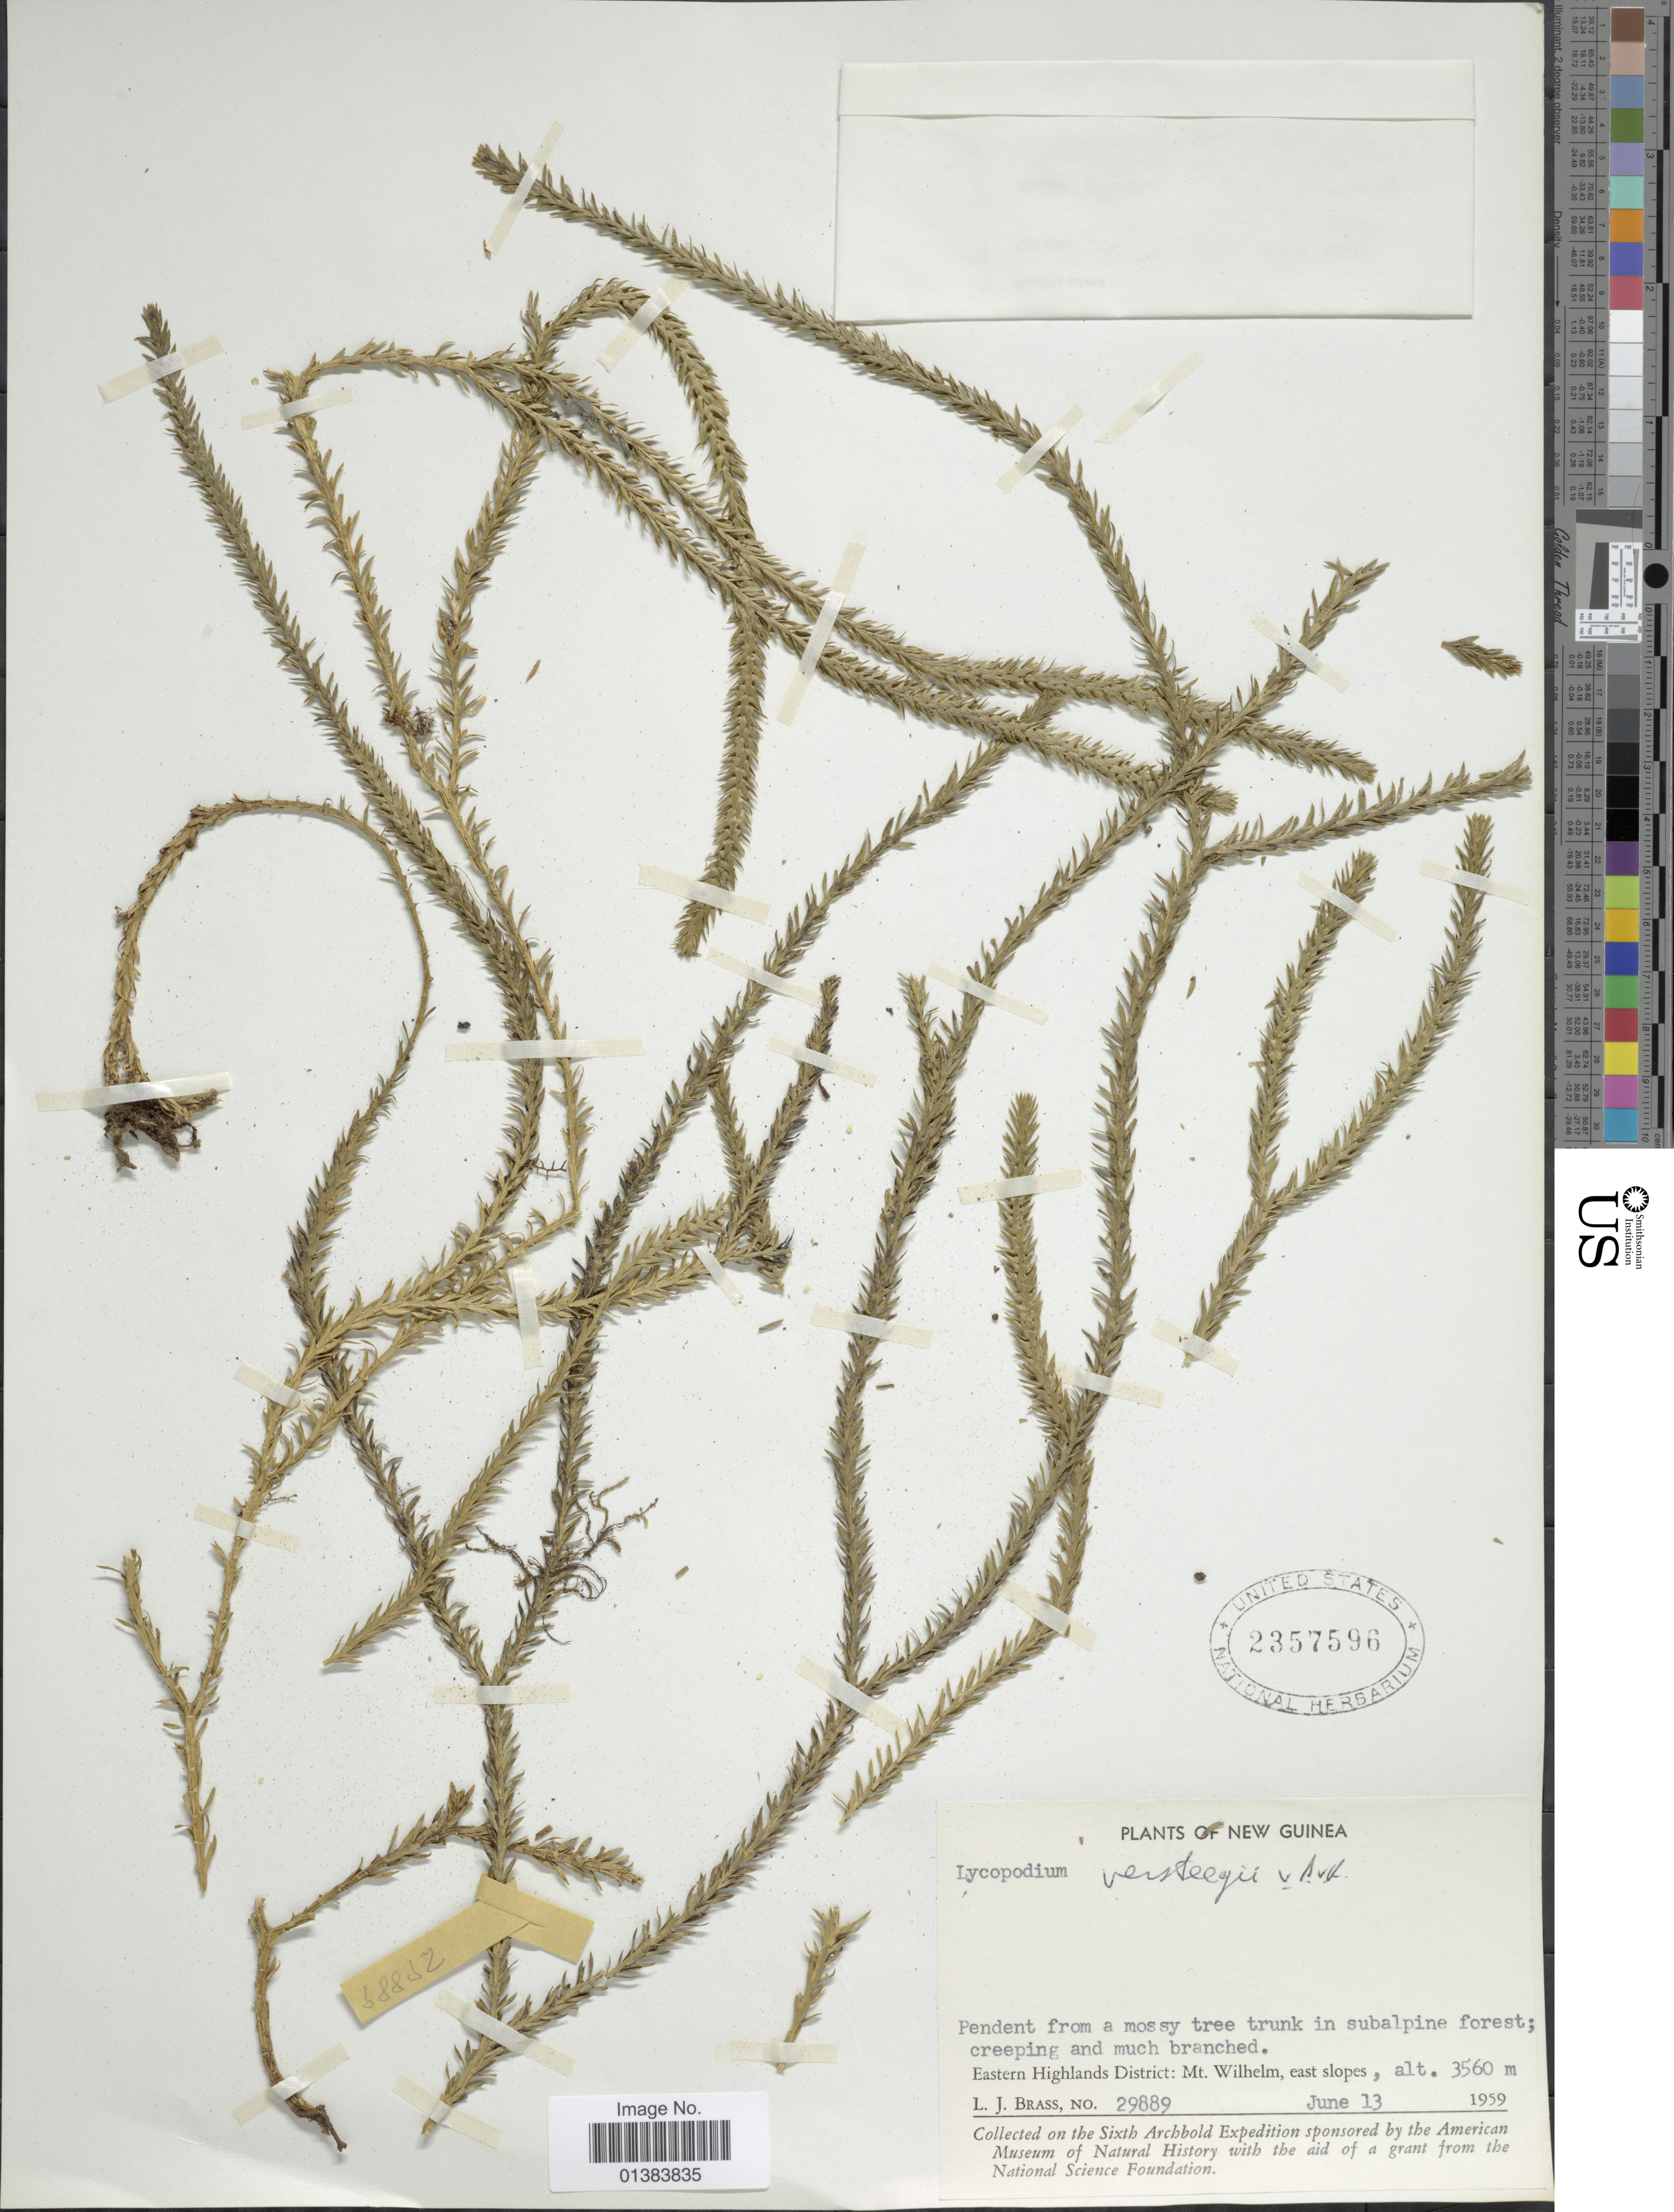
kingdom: Plantae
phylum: Tracheophyta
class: Lycopodiopsida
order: Lycopodiales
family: Lycopodiaceae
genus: Phlegmariurus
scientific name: Phlegmariurus macgregorii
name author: (Baker) A. R. Field & Bostock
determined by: Field, A. R.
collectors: L. J. Brass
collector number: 29889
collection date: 1959-06-13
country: Papua New Guinea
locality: New Guinea, Eastern Highlands District: Mt. Wilhelm, east slopes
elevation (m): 3560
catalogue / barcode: US 2357596